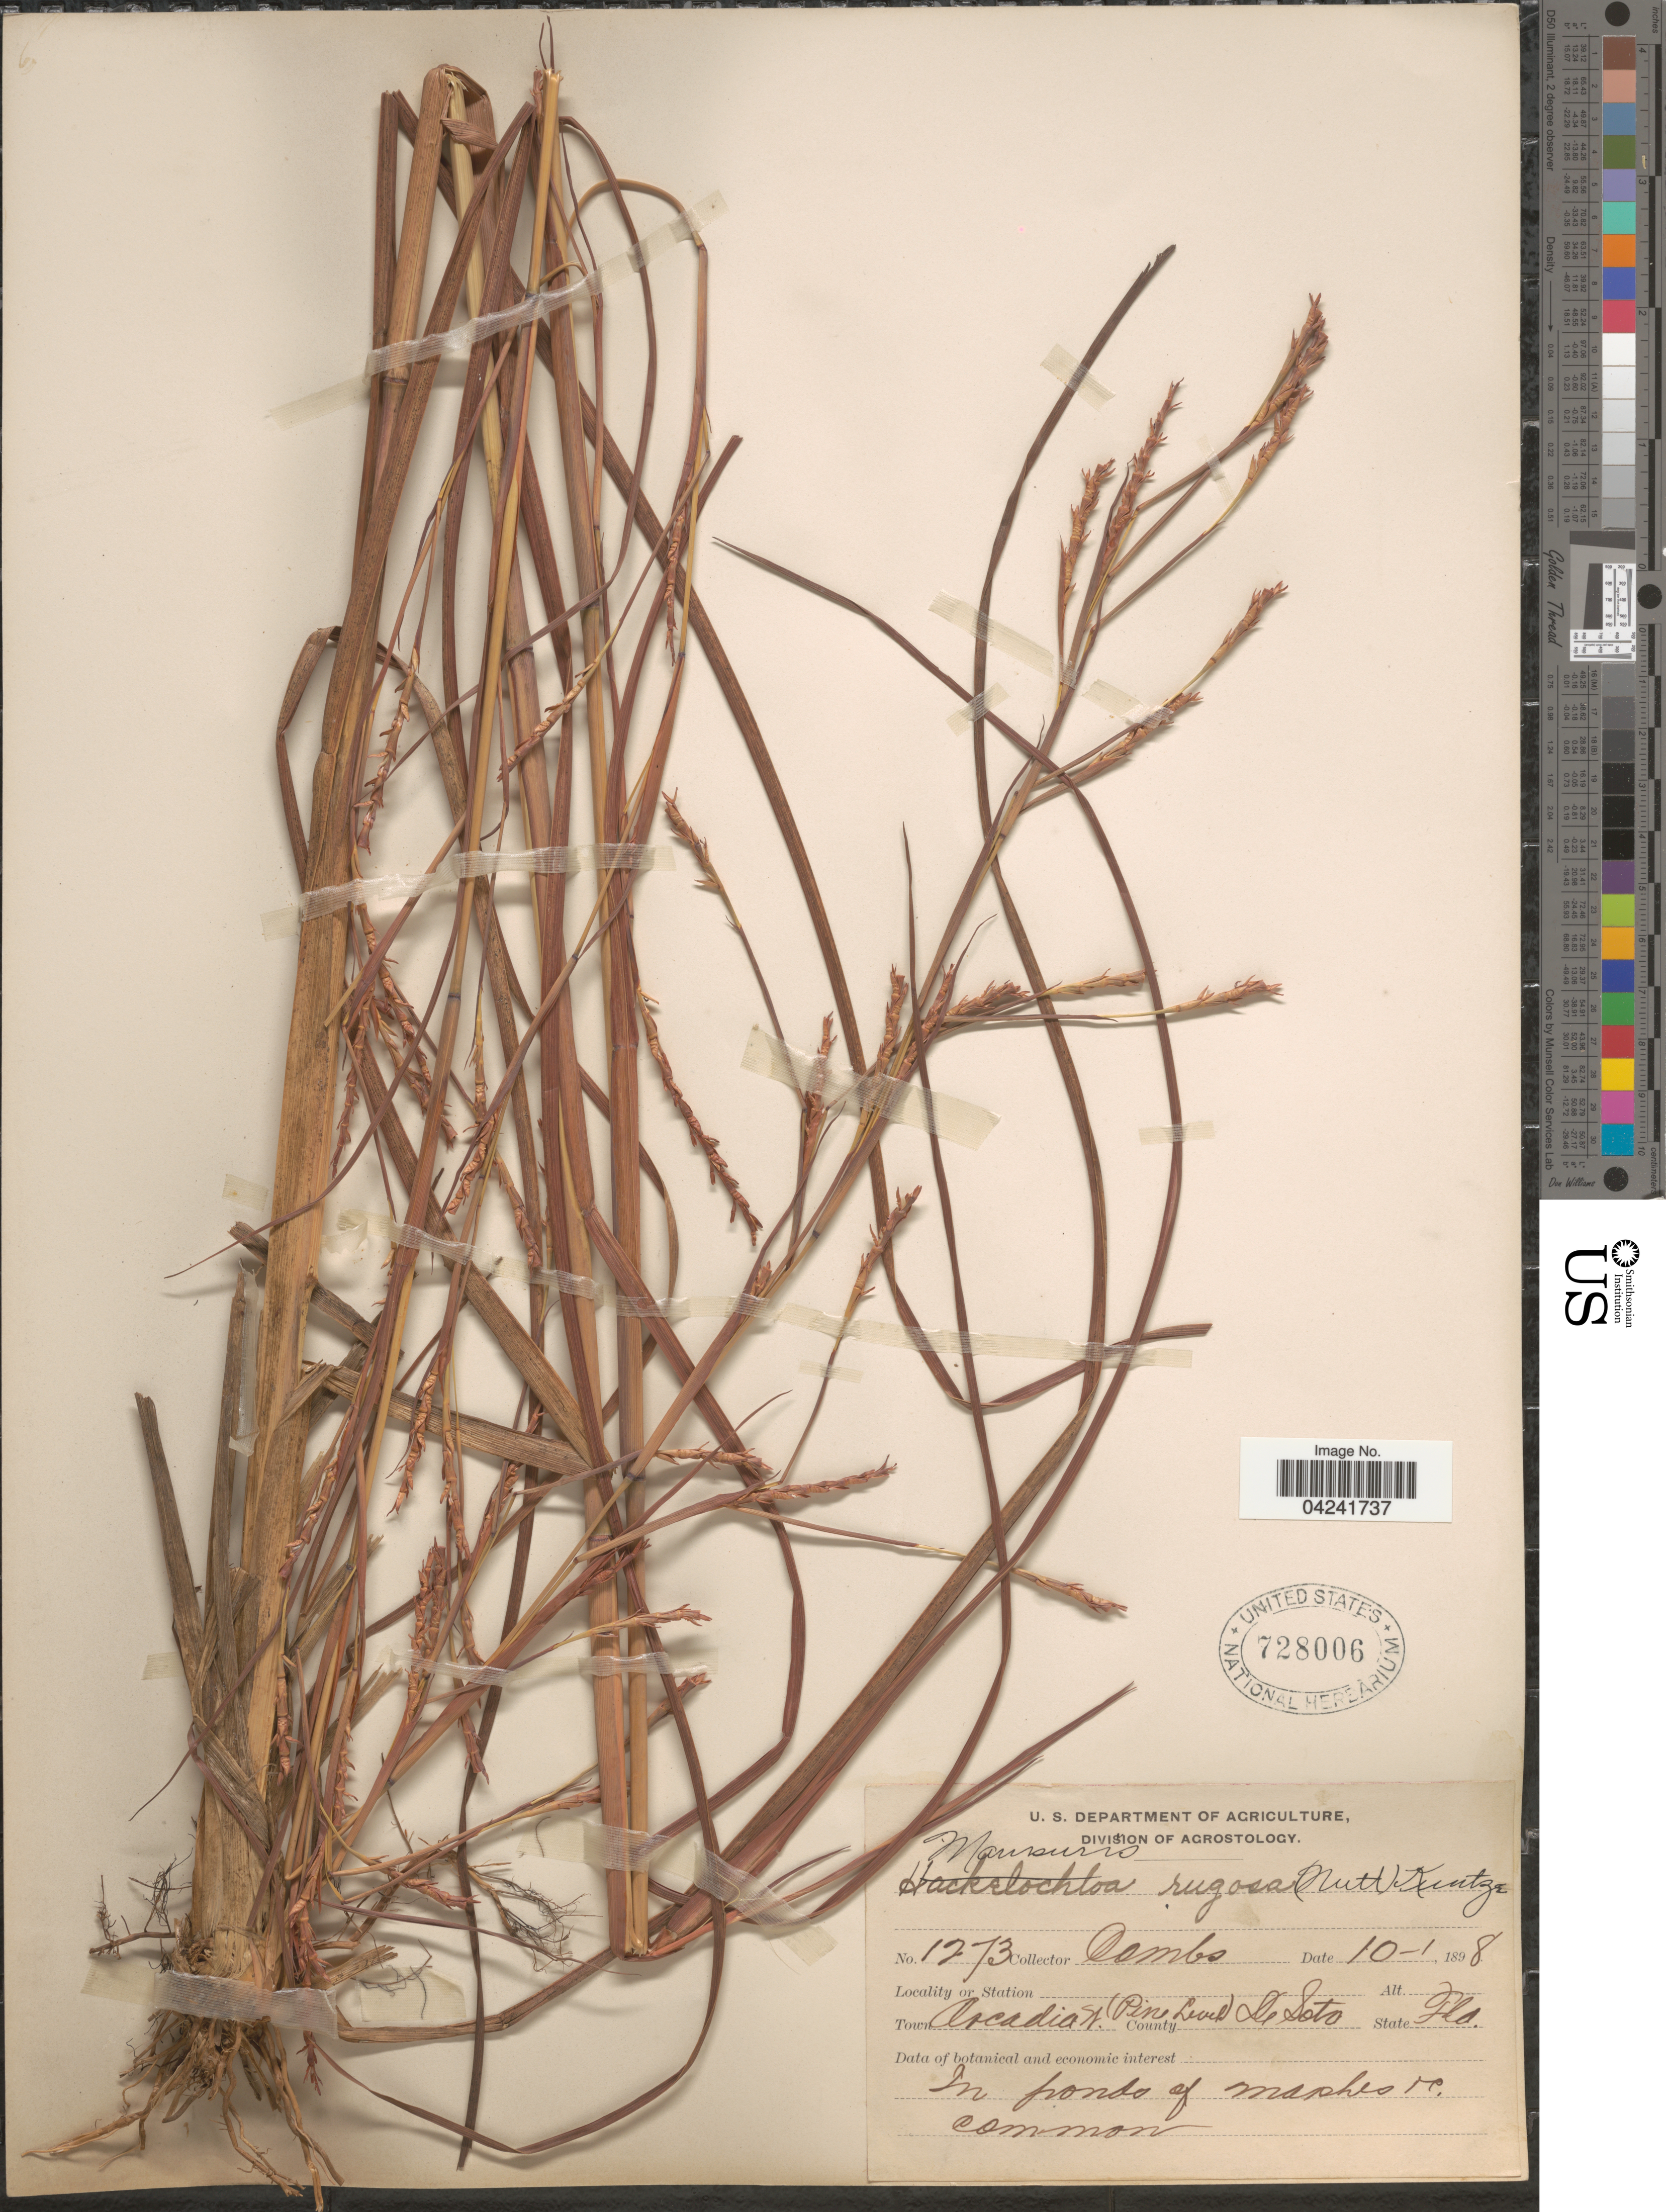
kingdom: Plantae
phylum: Tracheophyta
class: Liliopsida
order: Poales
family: Poaceae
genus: Mnesithea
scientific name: Mnesithea rugosa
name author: (Nutt.) de Koning & Sosef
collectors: -. Combs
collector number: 1273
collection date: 1898-10-01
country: United States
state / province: Florida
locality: Town Arcadia W. Pineland De Soto.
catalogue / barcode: US 728006